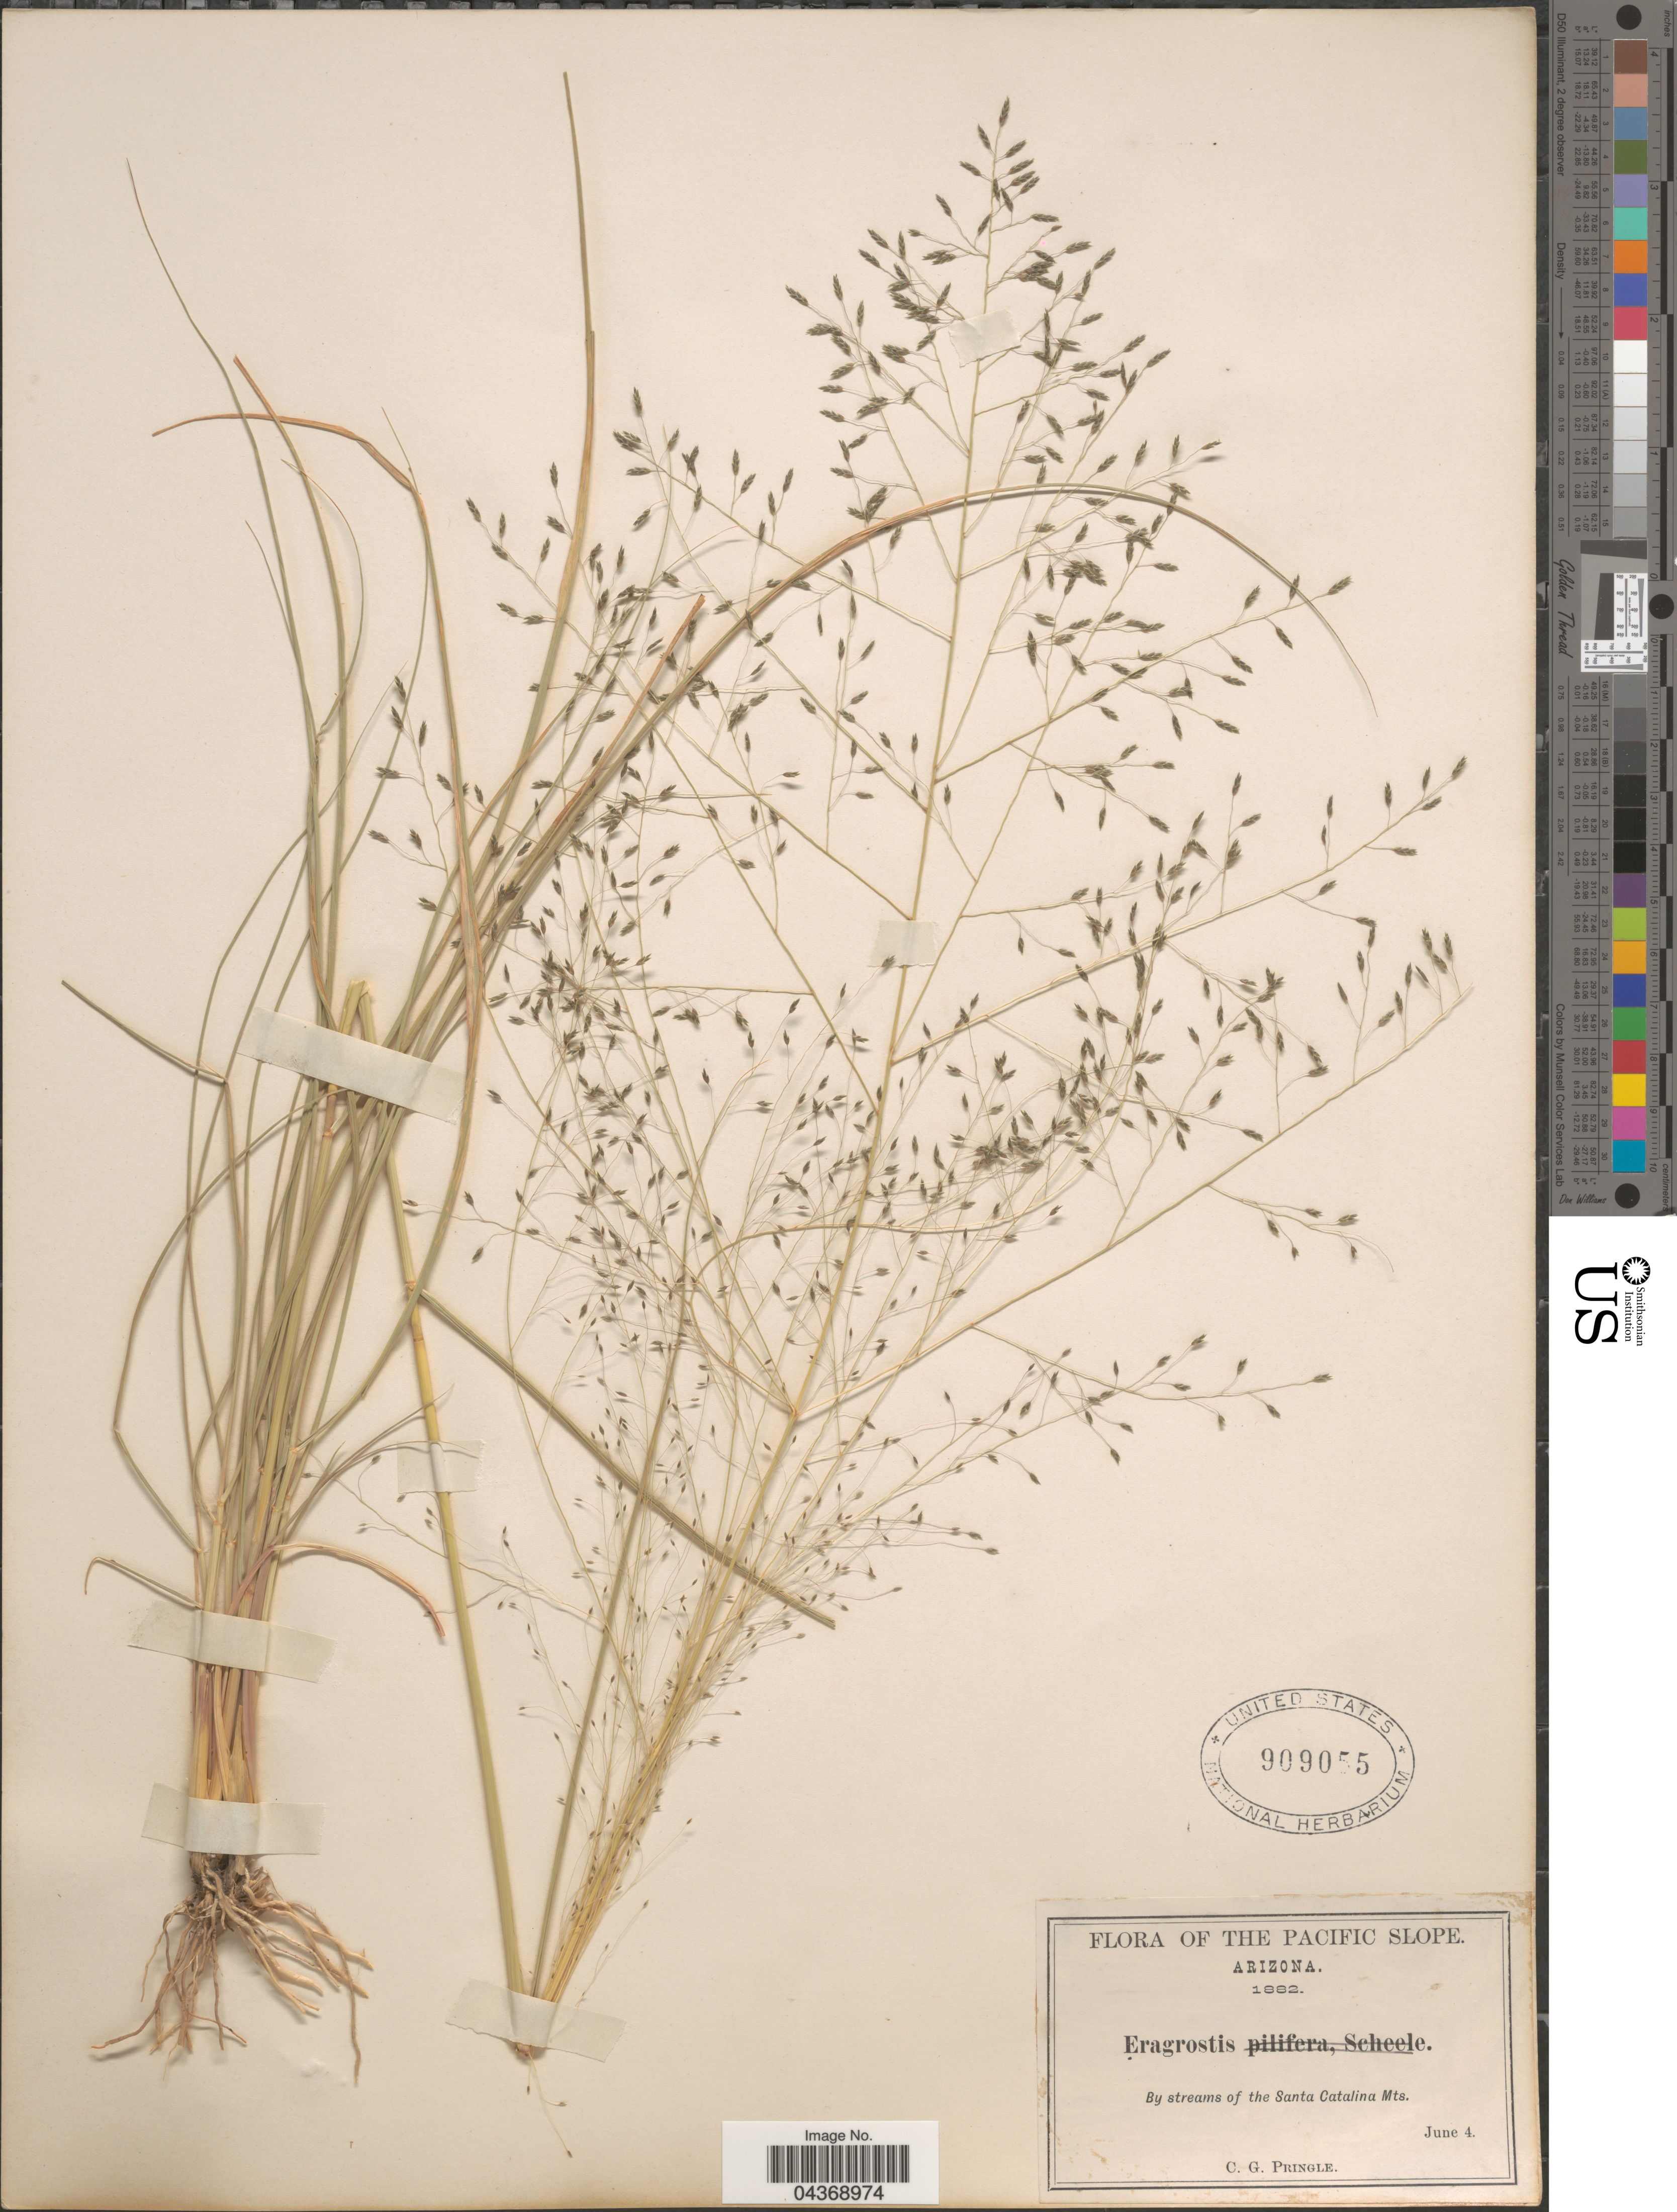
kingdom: Plantae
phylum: Tracheophyta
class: Liliopsida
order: Poales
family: Poaceae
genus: Eragrostis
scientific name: Eragrostis intermedia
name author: Hitchc.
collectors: C. G. Pringle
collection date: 1882-06-04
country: United States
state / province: Arizona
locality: The Pacific Slope. By streams of the Santa Catalina Mts.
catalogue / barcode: US 909055